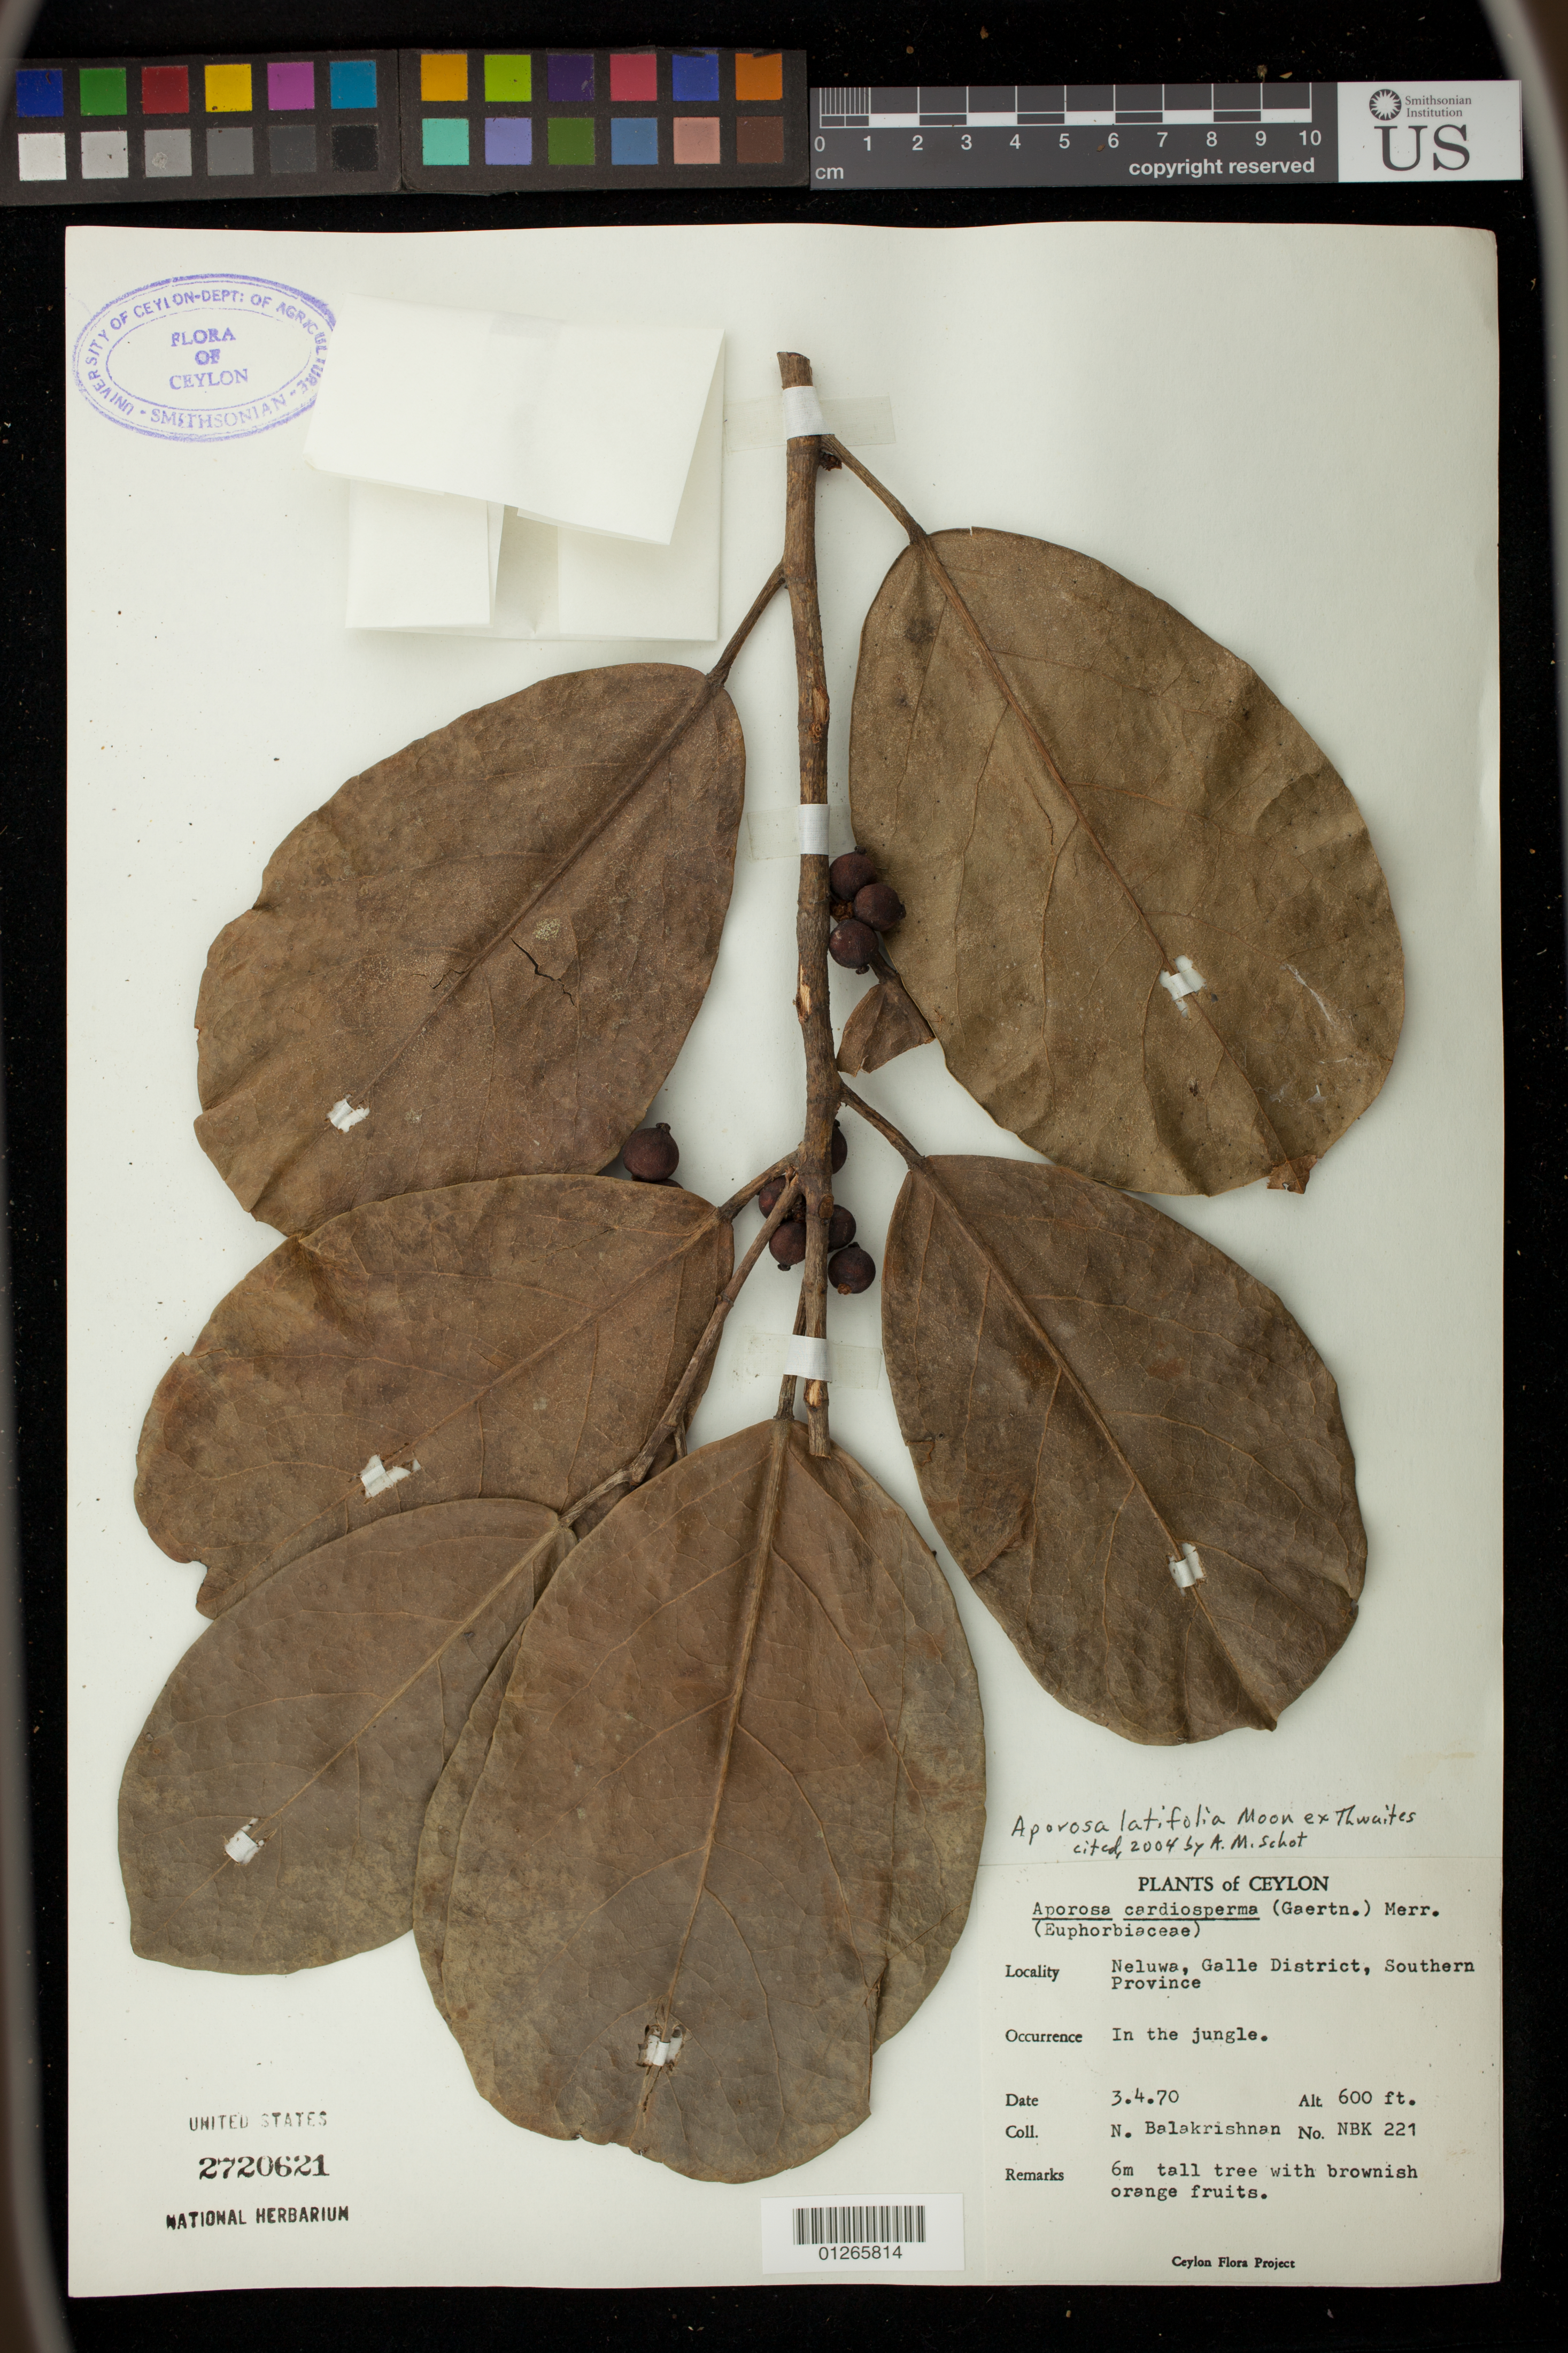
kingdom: Plantae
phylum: Tracheophyta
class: Magnoliopsida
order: Malpighiales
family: Phyllanthaceae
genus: Aporosa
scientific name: Aporosa latifolia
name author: Moon ex Thwaites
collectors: N. Balakrishnan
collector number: NBK 221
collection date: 1970-04-02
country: Sri Lanka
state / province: Southern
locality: Neluwa, Galle District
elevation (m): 183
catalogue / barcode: US 2720621